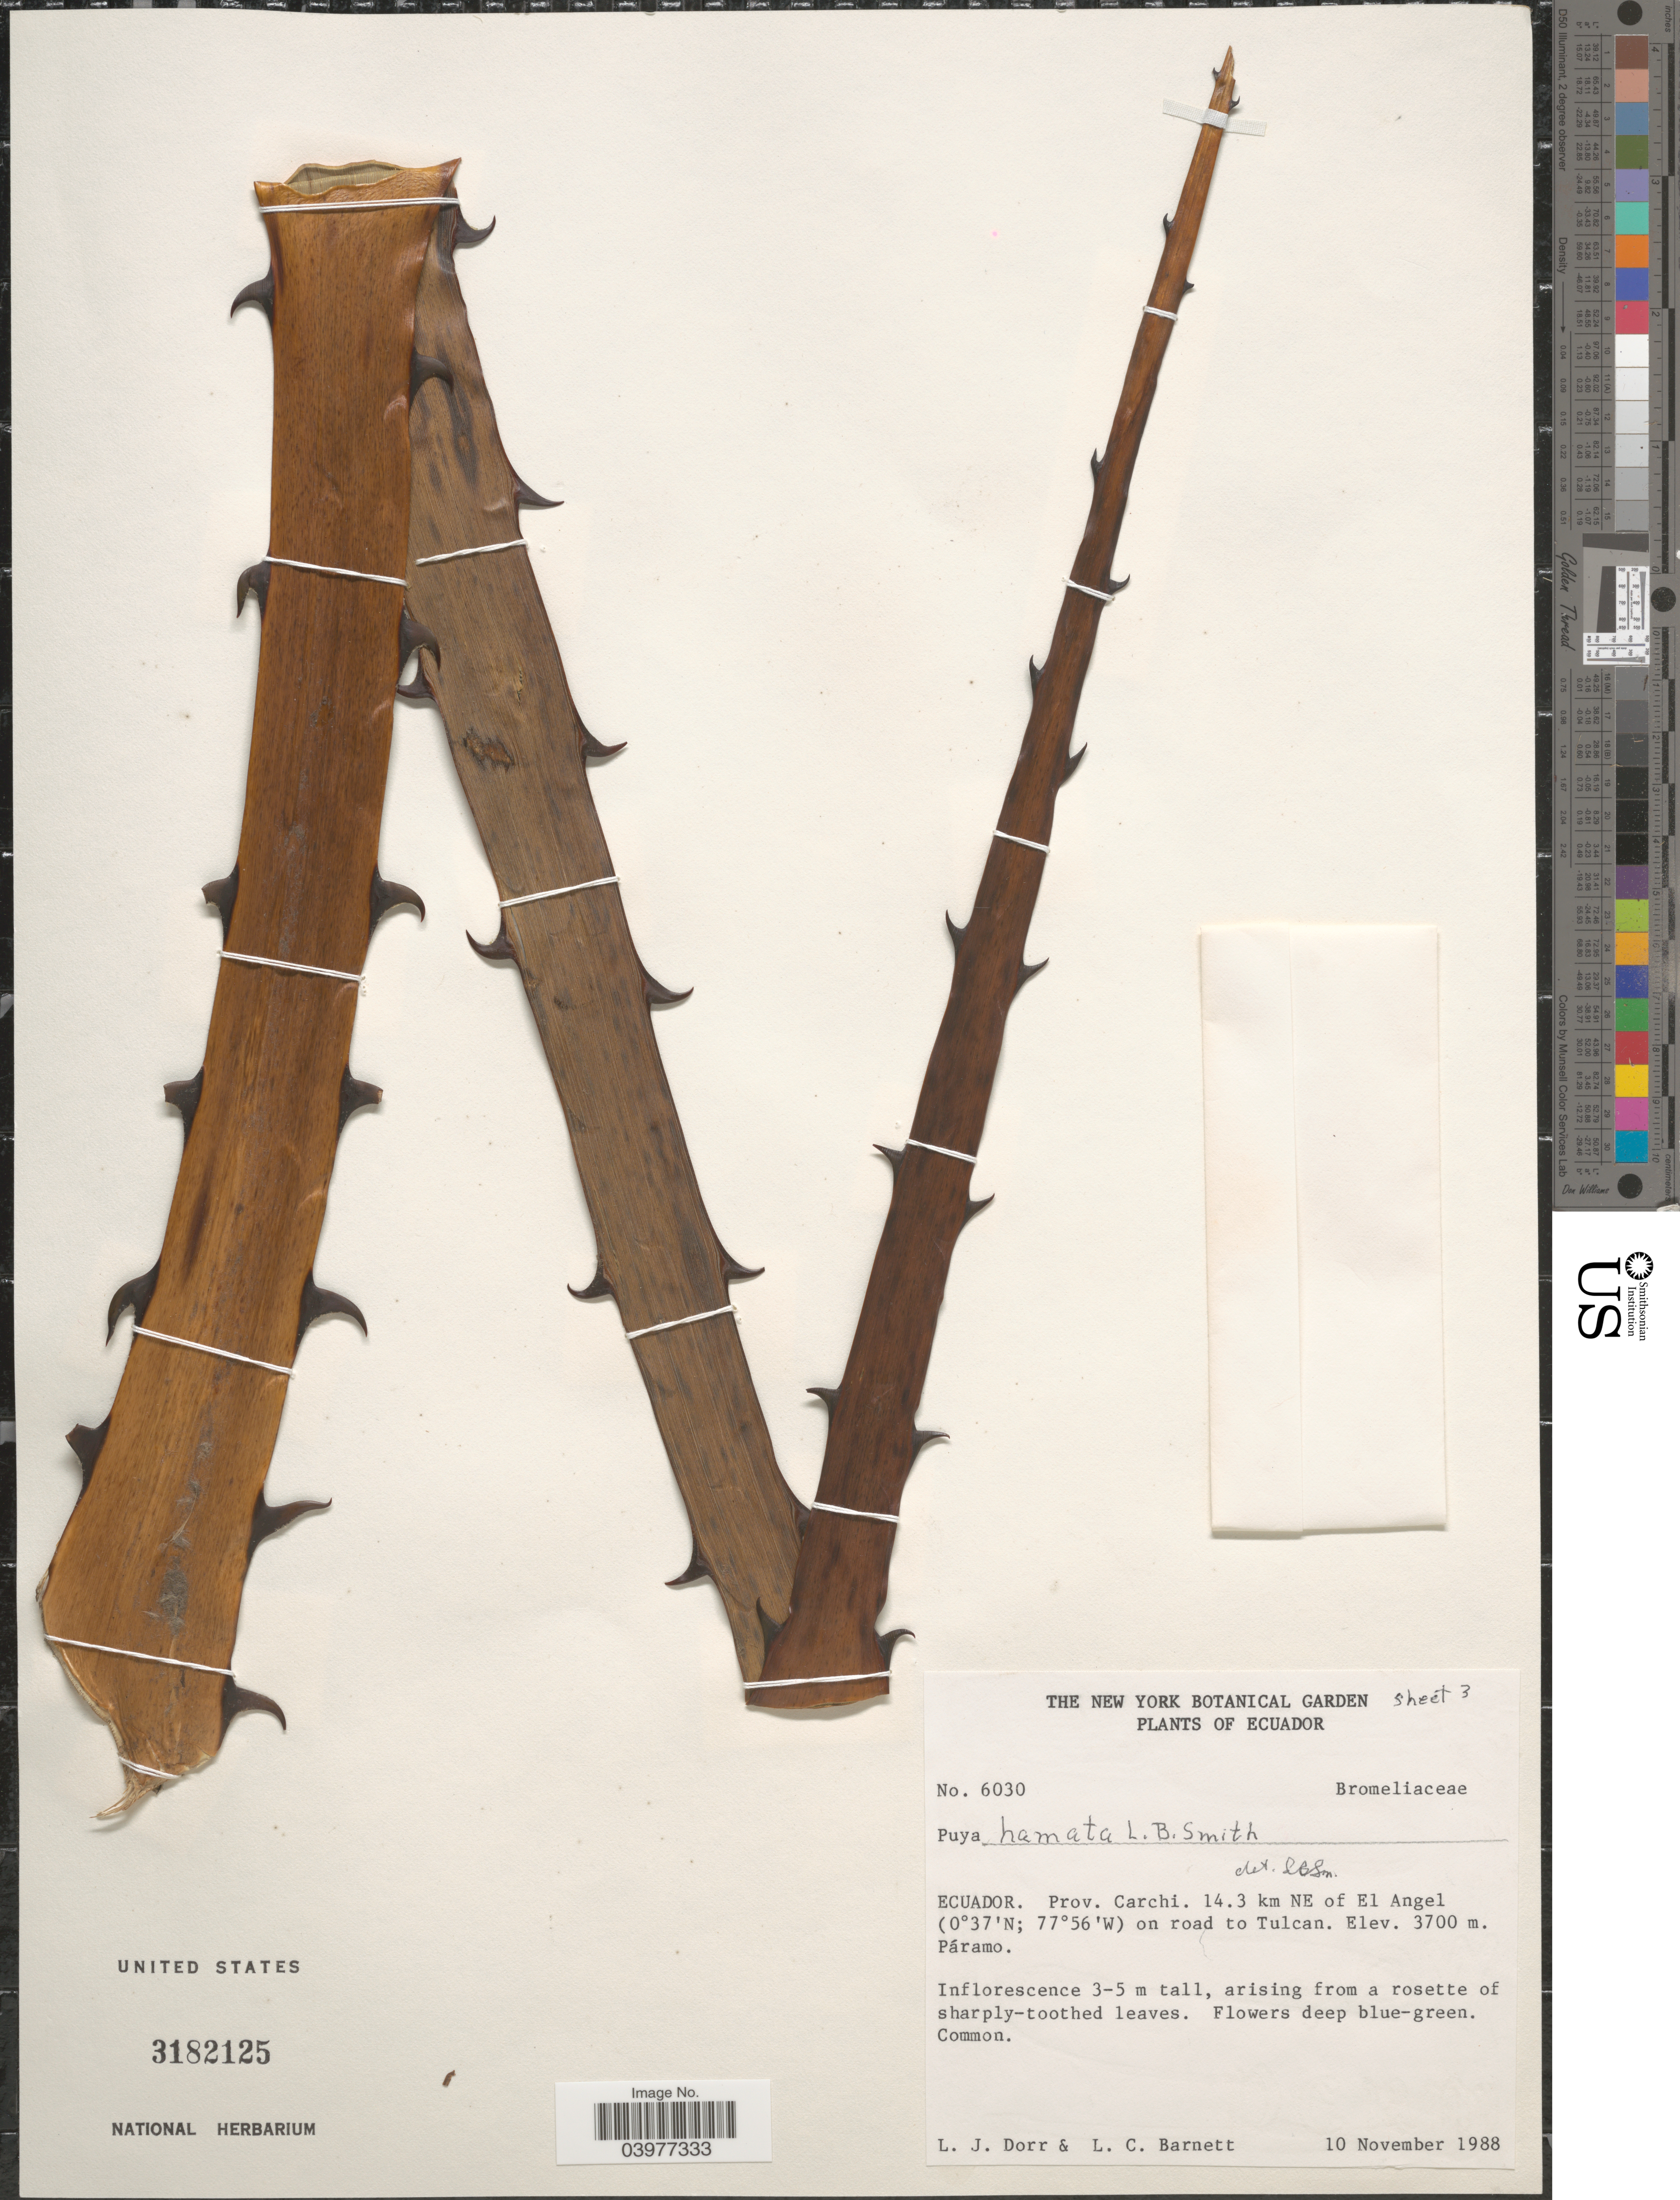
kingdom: Plantae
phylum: Tracheophyta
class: Liliopsida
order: Poales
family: Bromeliaceae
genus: Puya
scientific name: Puya hamata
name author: L.B. Sm.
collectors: L. J. Dorr & L. C. Barnett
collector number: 6030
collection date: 1988-11-10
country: Ecuador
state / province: Carchi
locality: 14.3 km NE of El Angel on road to Tulcan. Páramo.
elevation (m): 3700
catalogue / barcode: US 3182125